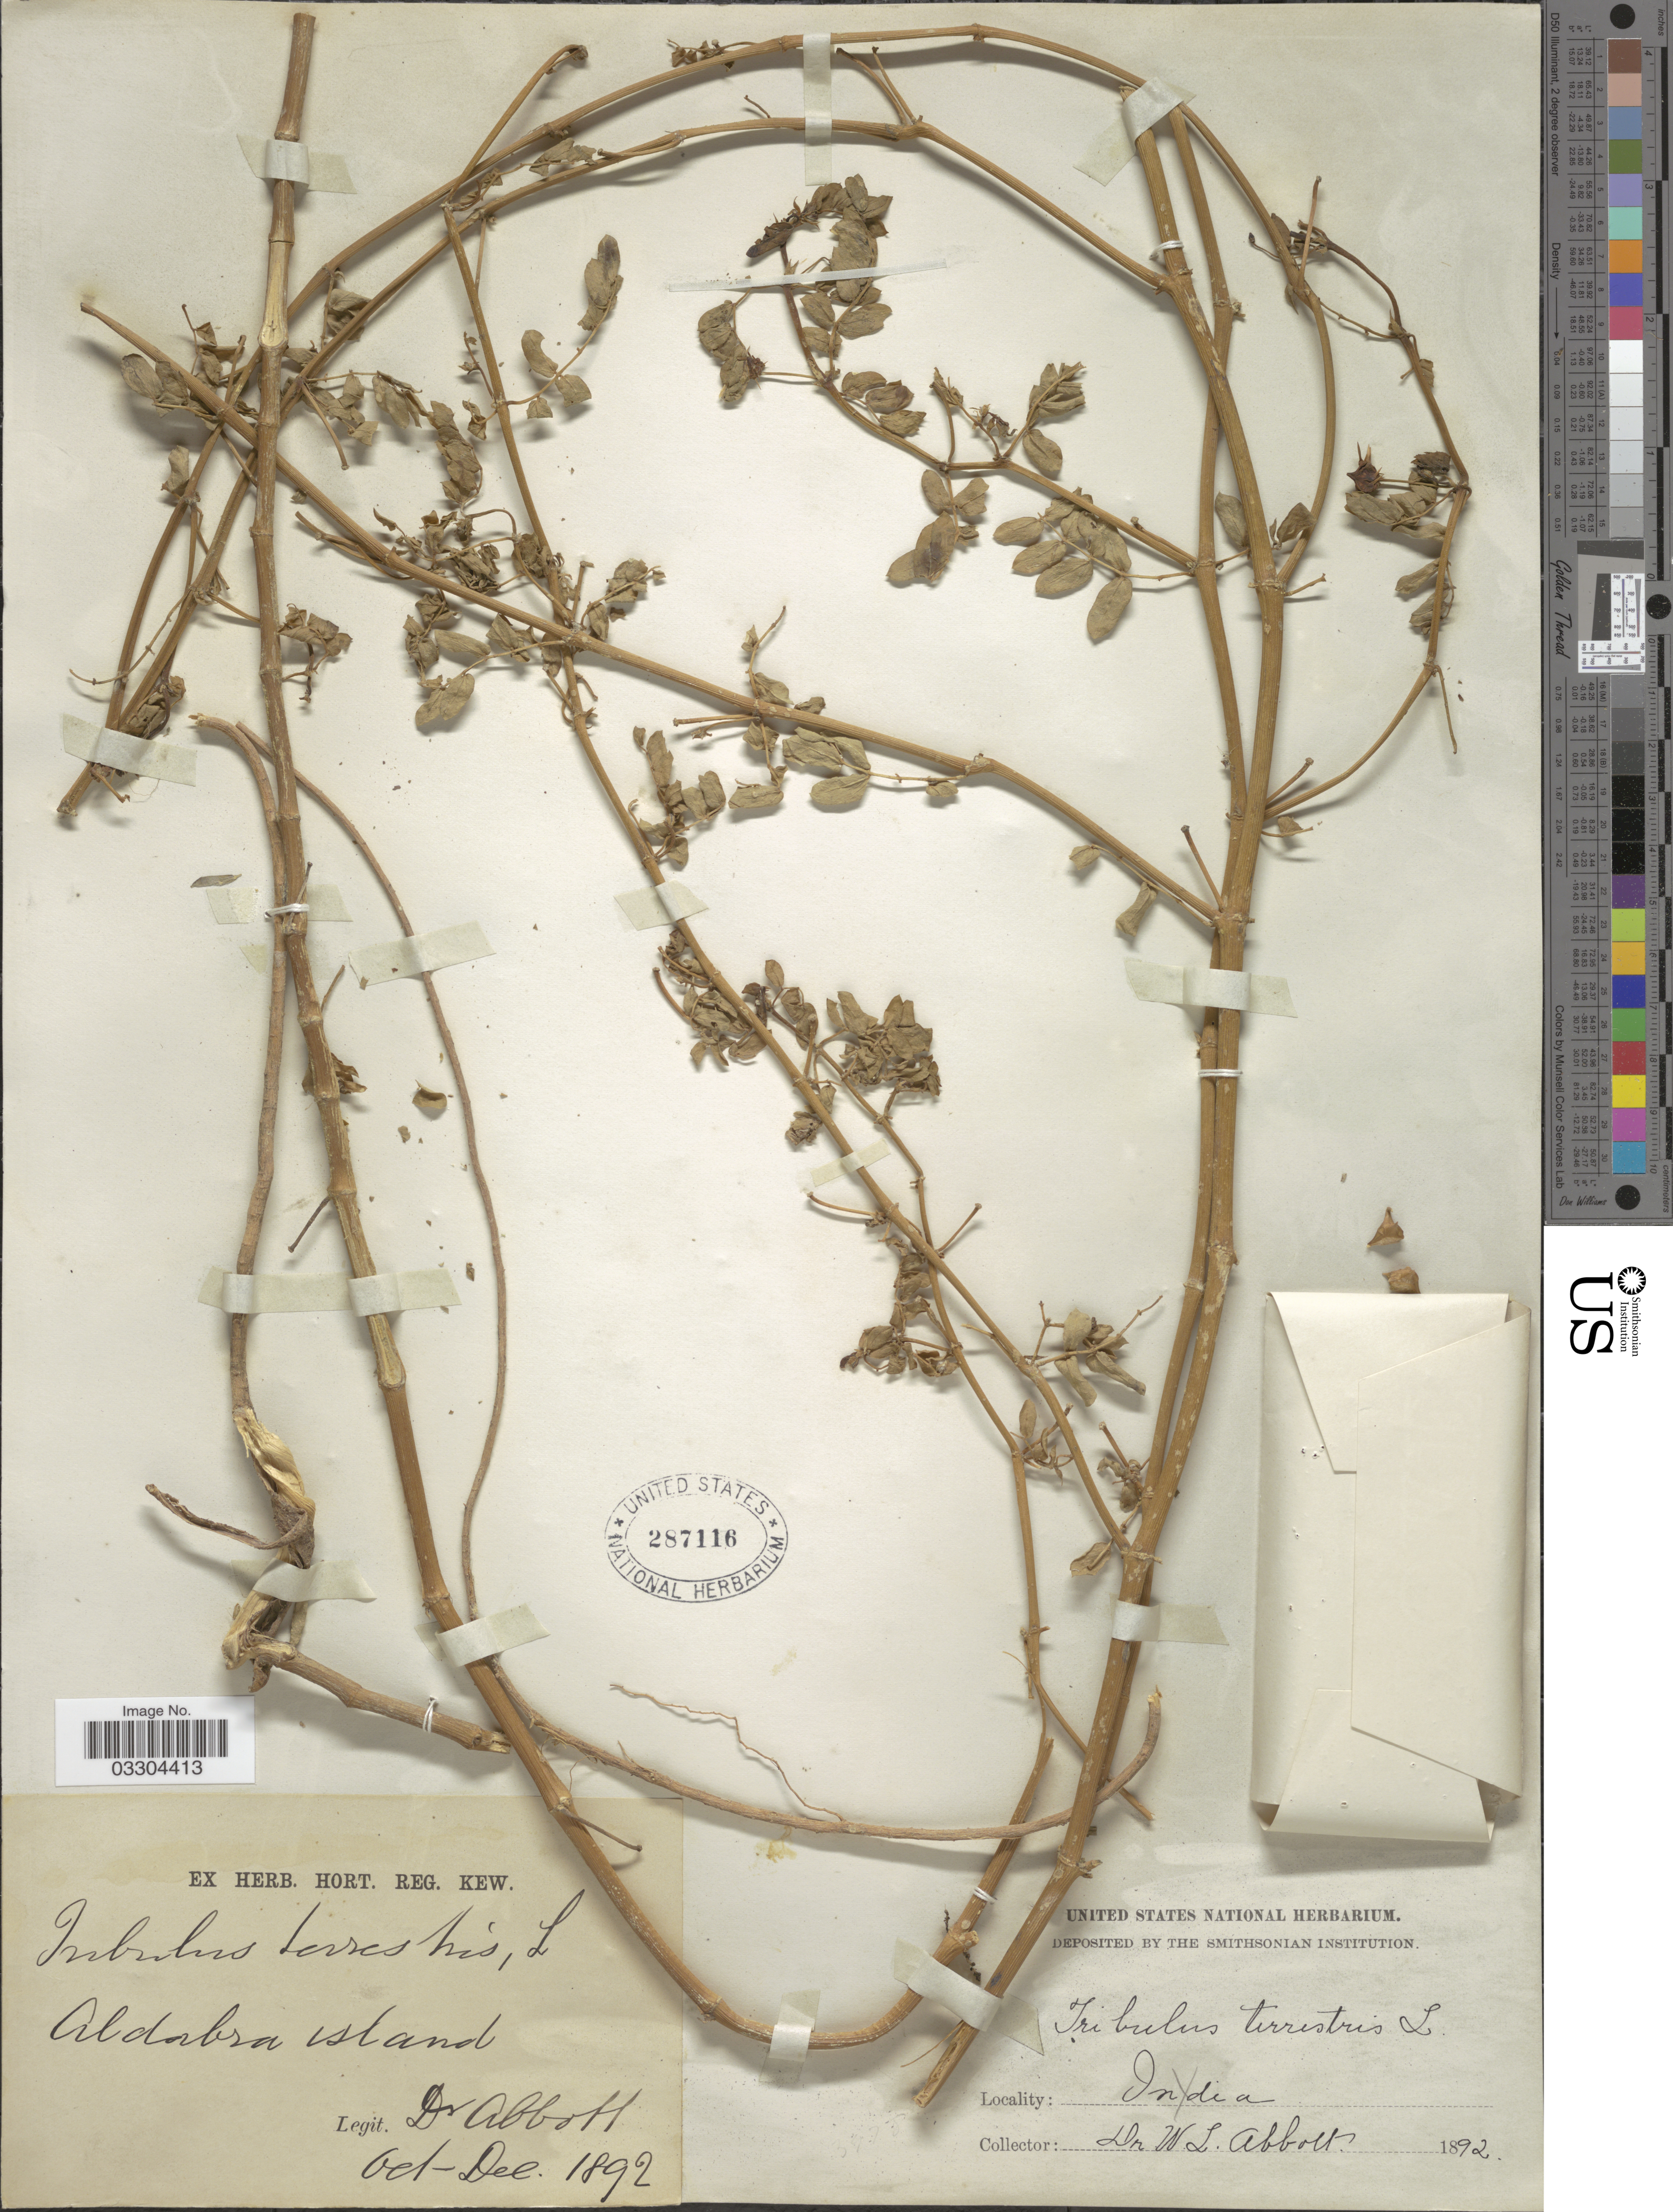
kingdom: Plantae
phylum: Tracheophyta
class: Magnoliopsida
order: Zygophyllales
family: Zygophyllaceae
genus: Tribulus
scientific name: Tribulus cistoides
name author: L.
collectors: W. L. Abbott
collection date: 1892-10/1892-12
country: Seychelles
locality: Aldabra Island.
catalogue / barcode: US 287116